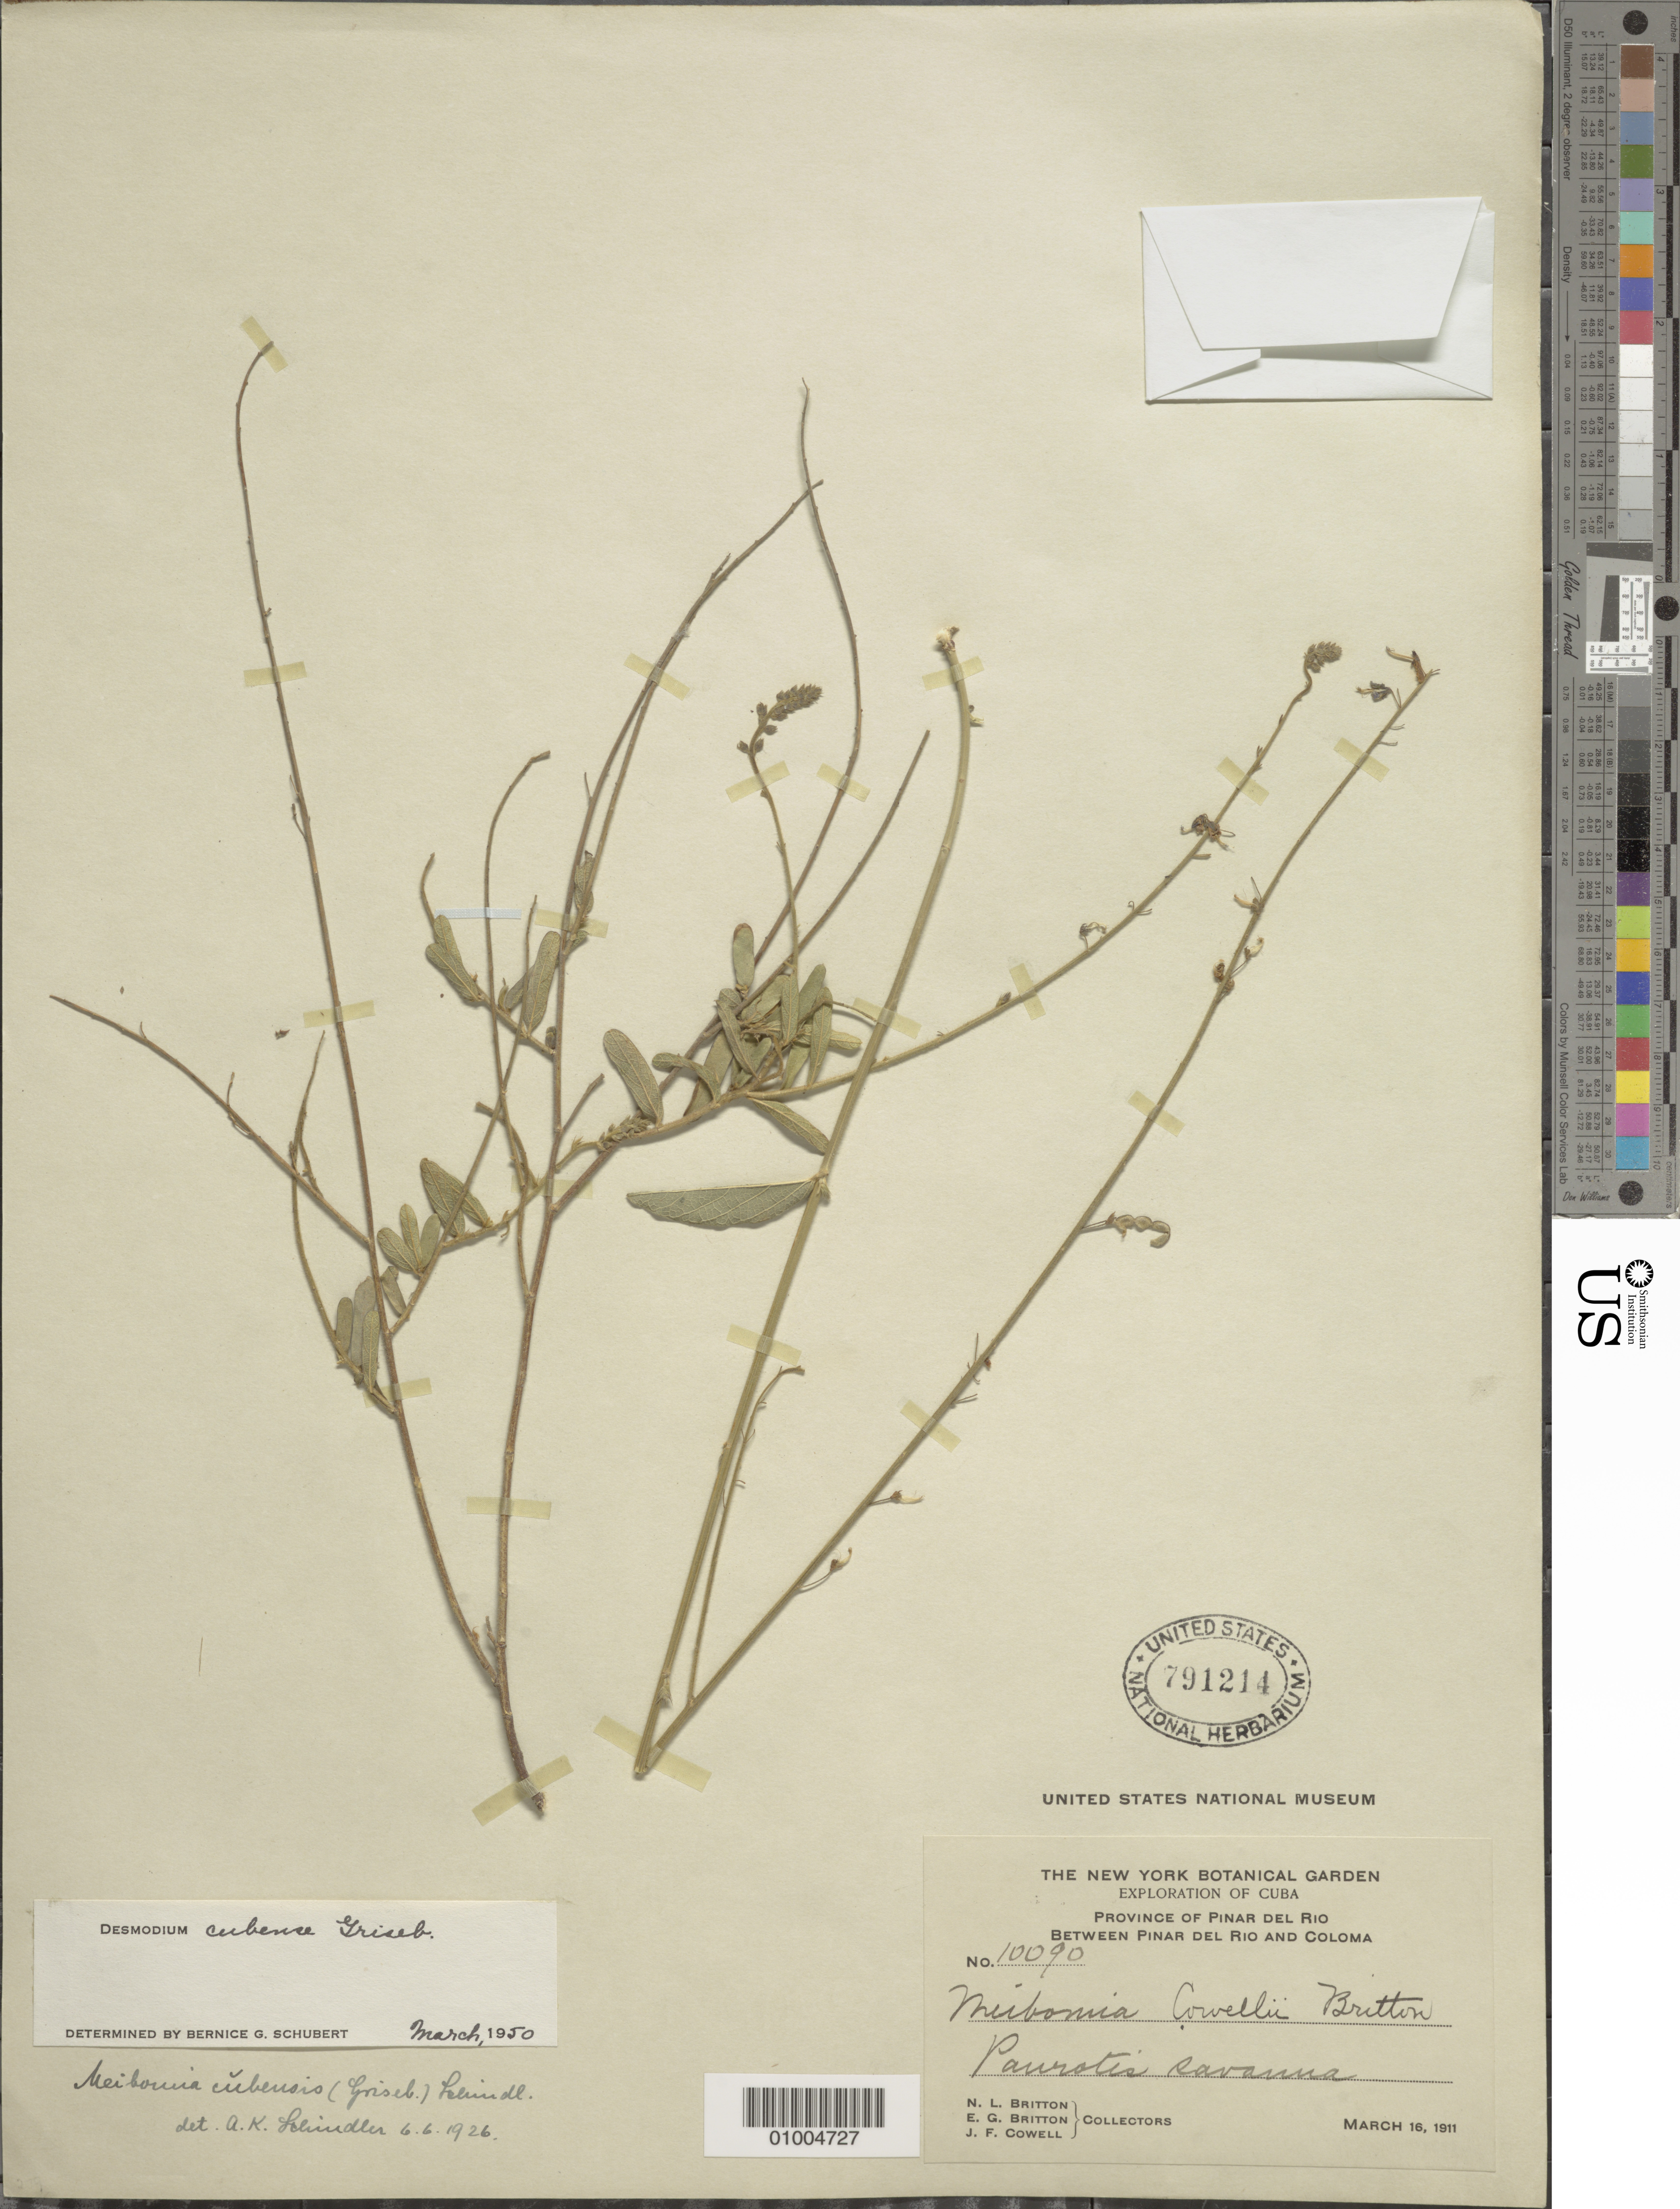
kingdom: Plantae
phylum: Tracheophyta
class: Magnoliopsida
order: Fabales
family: Fabaceae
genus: Desmodium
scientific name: Desmodium cubense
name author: Griseb.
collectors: E. G. Britton, N. Britton & J. F. Cowell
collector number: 10090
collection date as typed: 16 Mar 1911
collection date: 1911-03-16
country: Cuba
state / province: Pinar del Rio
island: Cuba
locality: Pinar del Rio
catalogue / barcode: US 791214